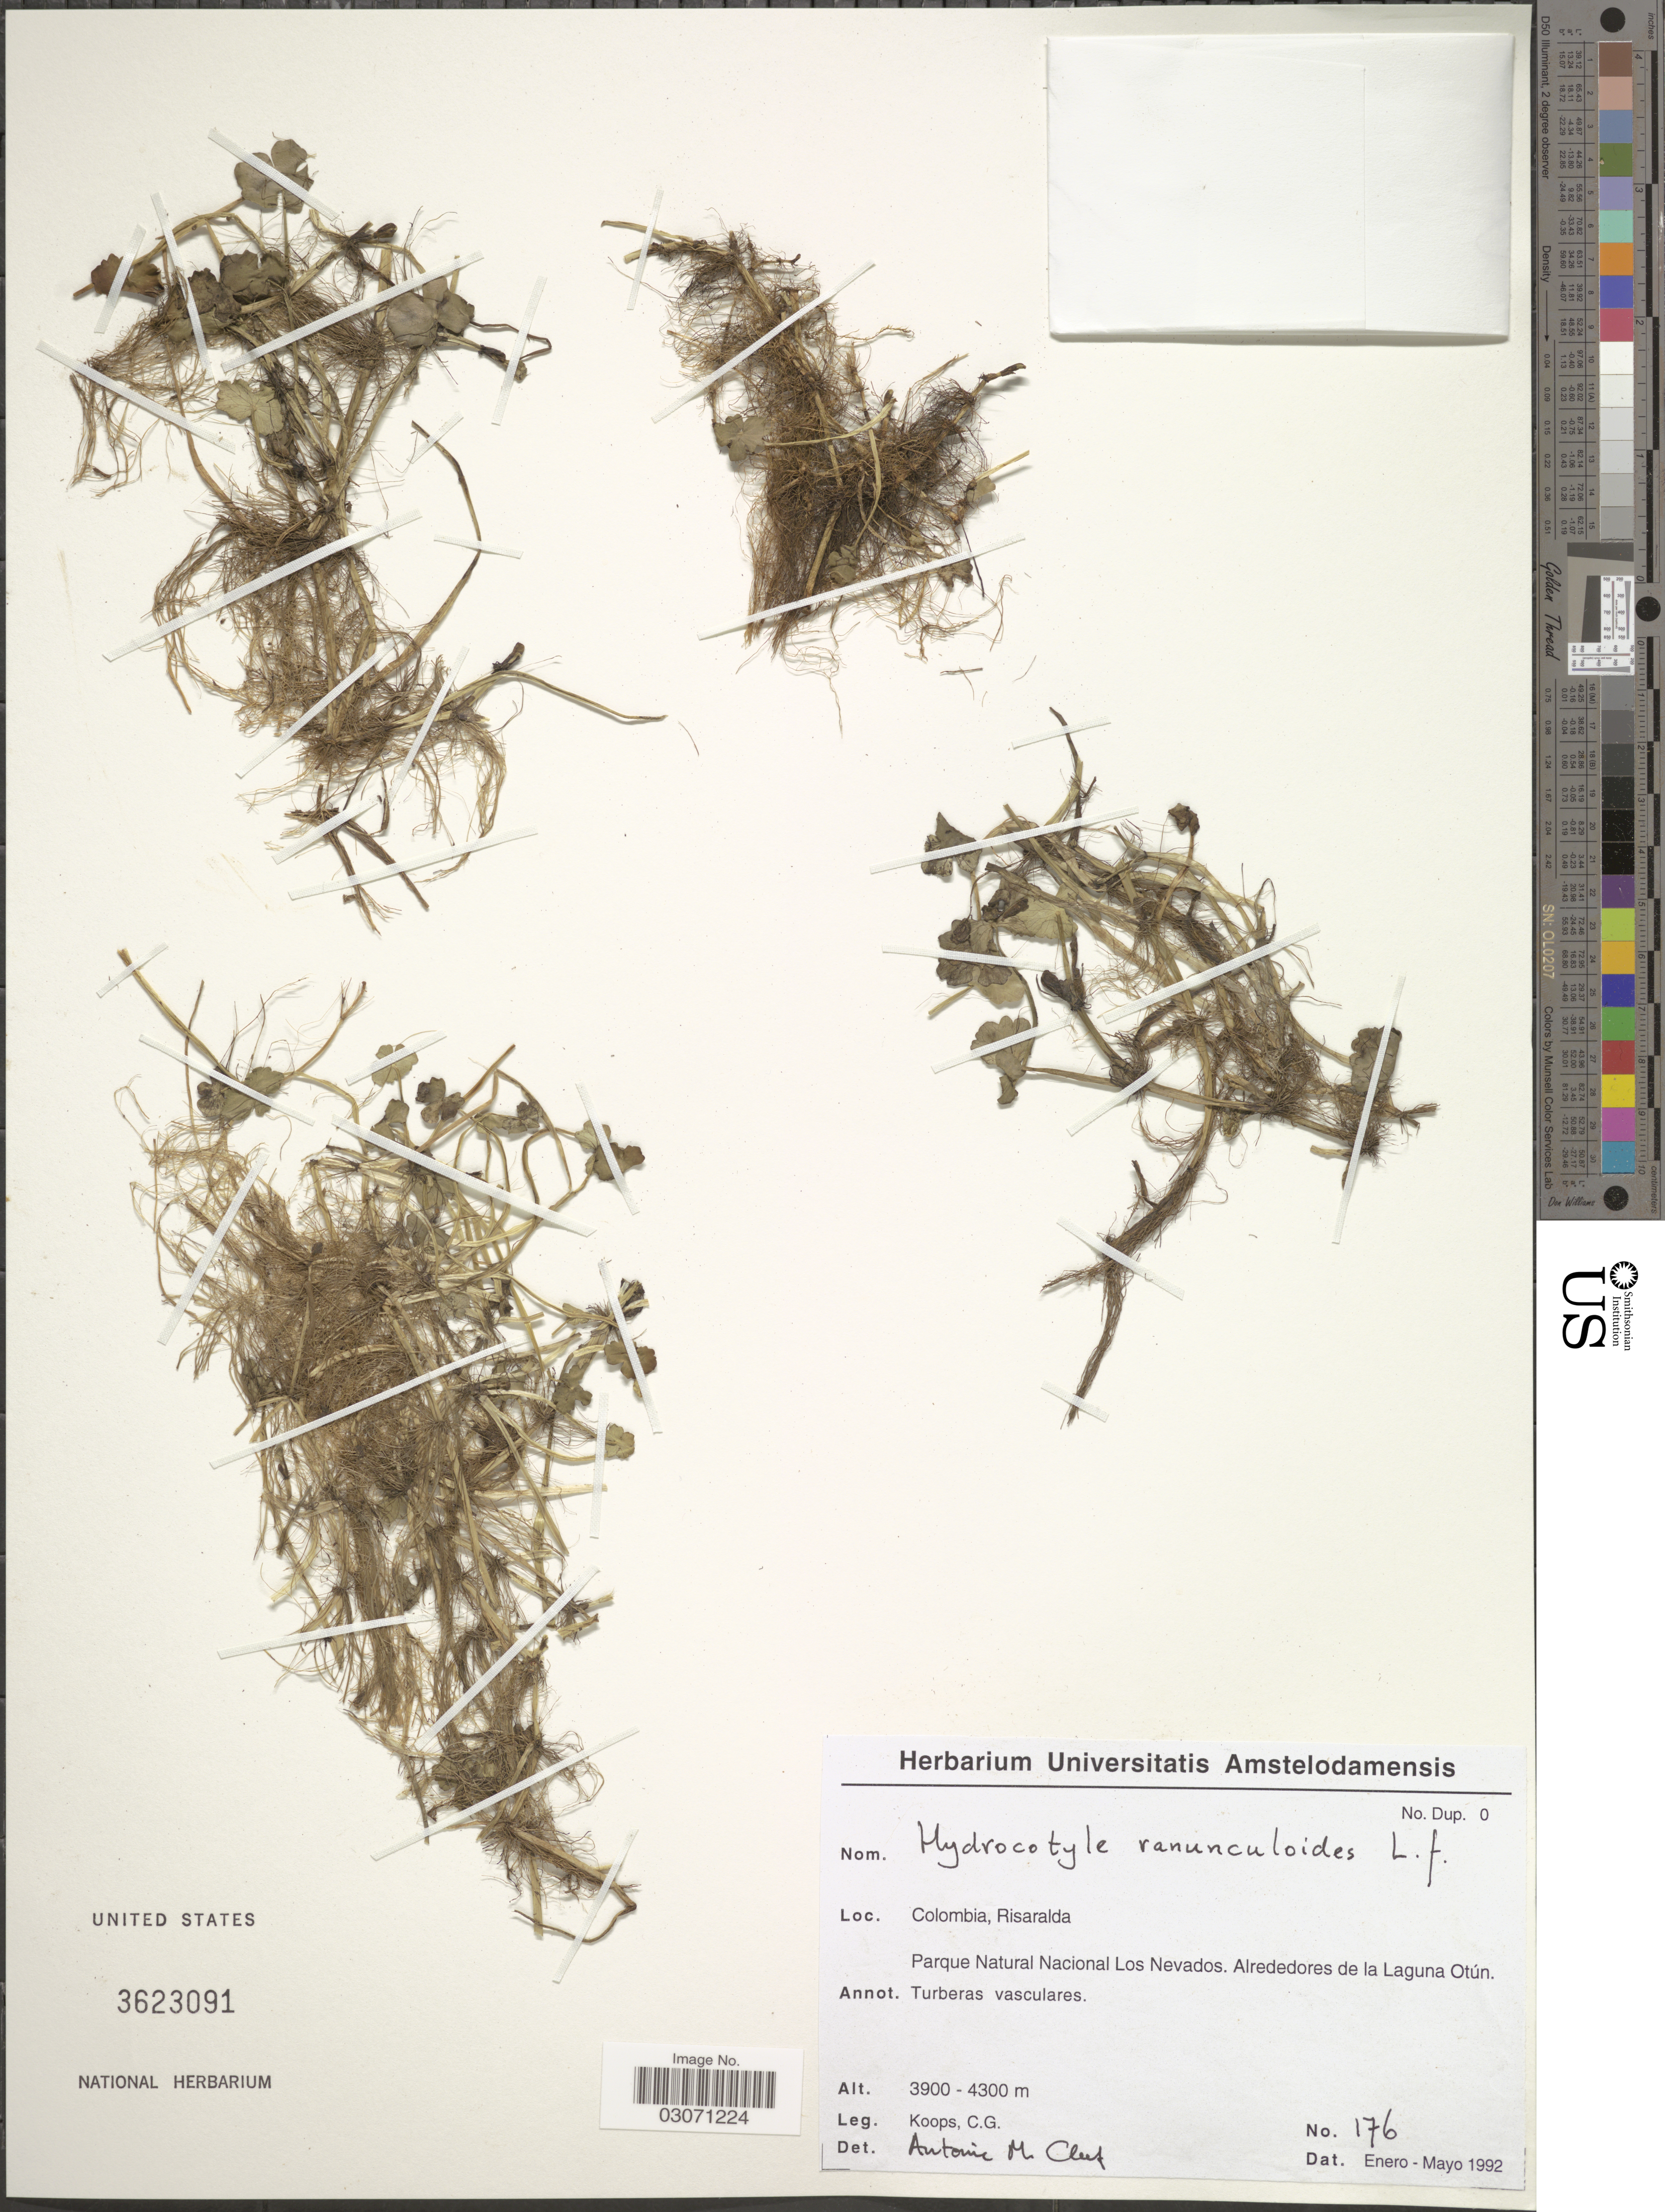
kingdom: Plantae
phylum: Tracheophyta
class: Magnoliopsida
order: Apiales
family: Araliaceae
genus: Hydrocotyle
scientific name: Hydrocotyle ranunculoides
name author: L. f.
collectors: C. Koops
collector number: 176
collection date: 1992-01/1992-02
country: Colombia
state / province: Risaralda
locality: Parque Natural Nacional Los Nevados. Alrededores de la Laguna Otún.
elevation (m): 3900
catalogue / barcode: US 3623091